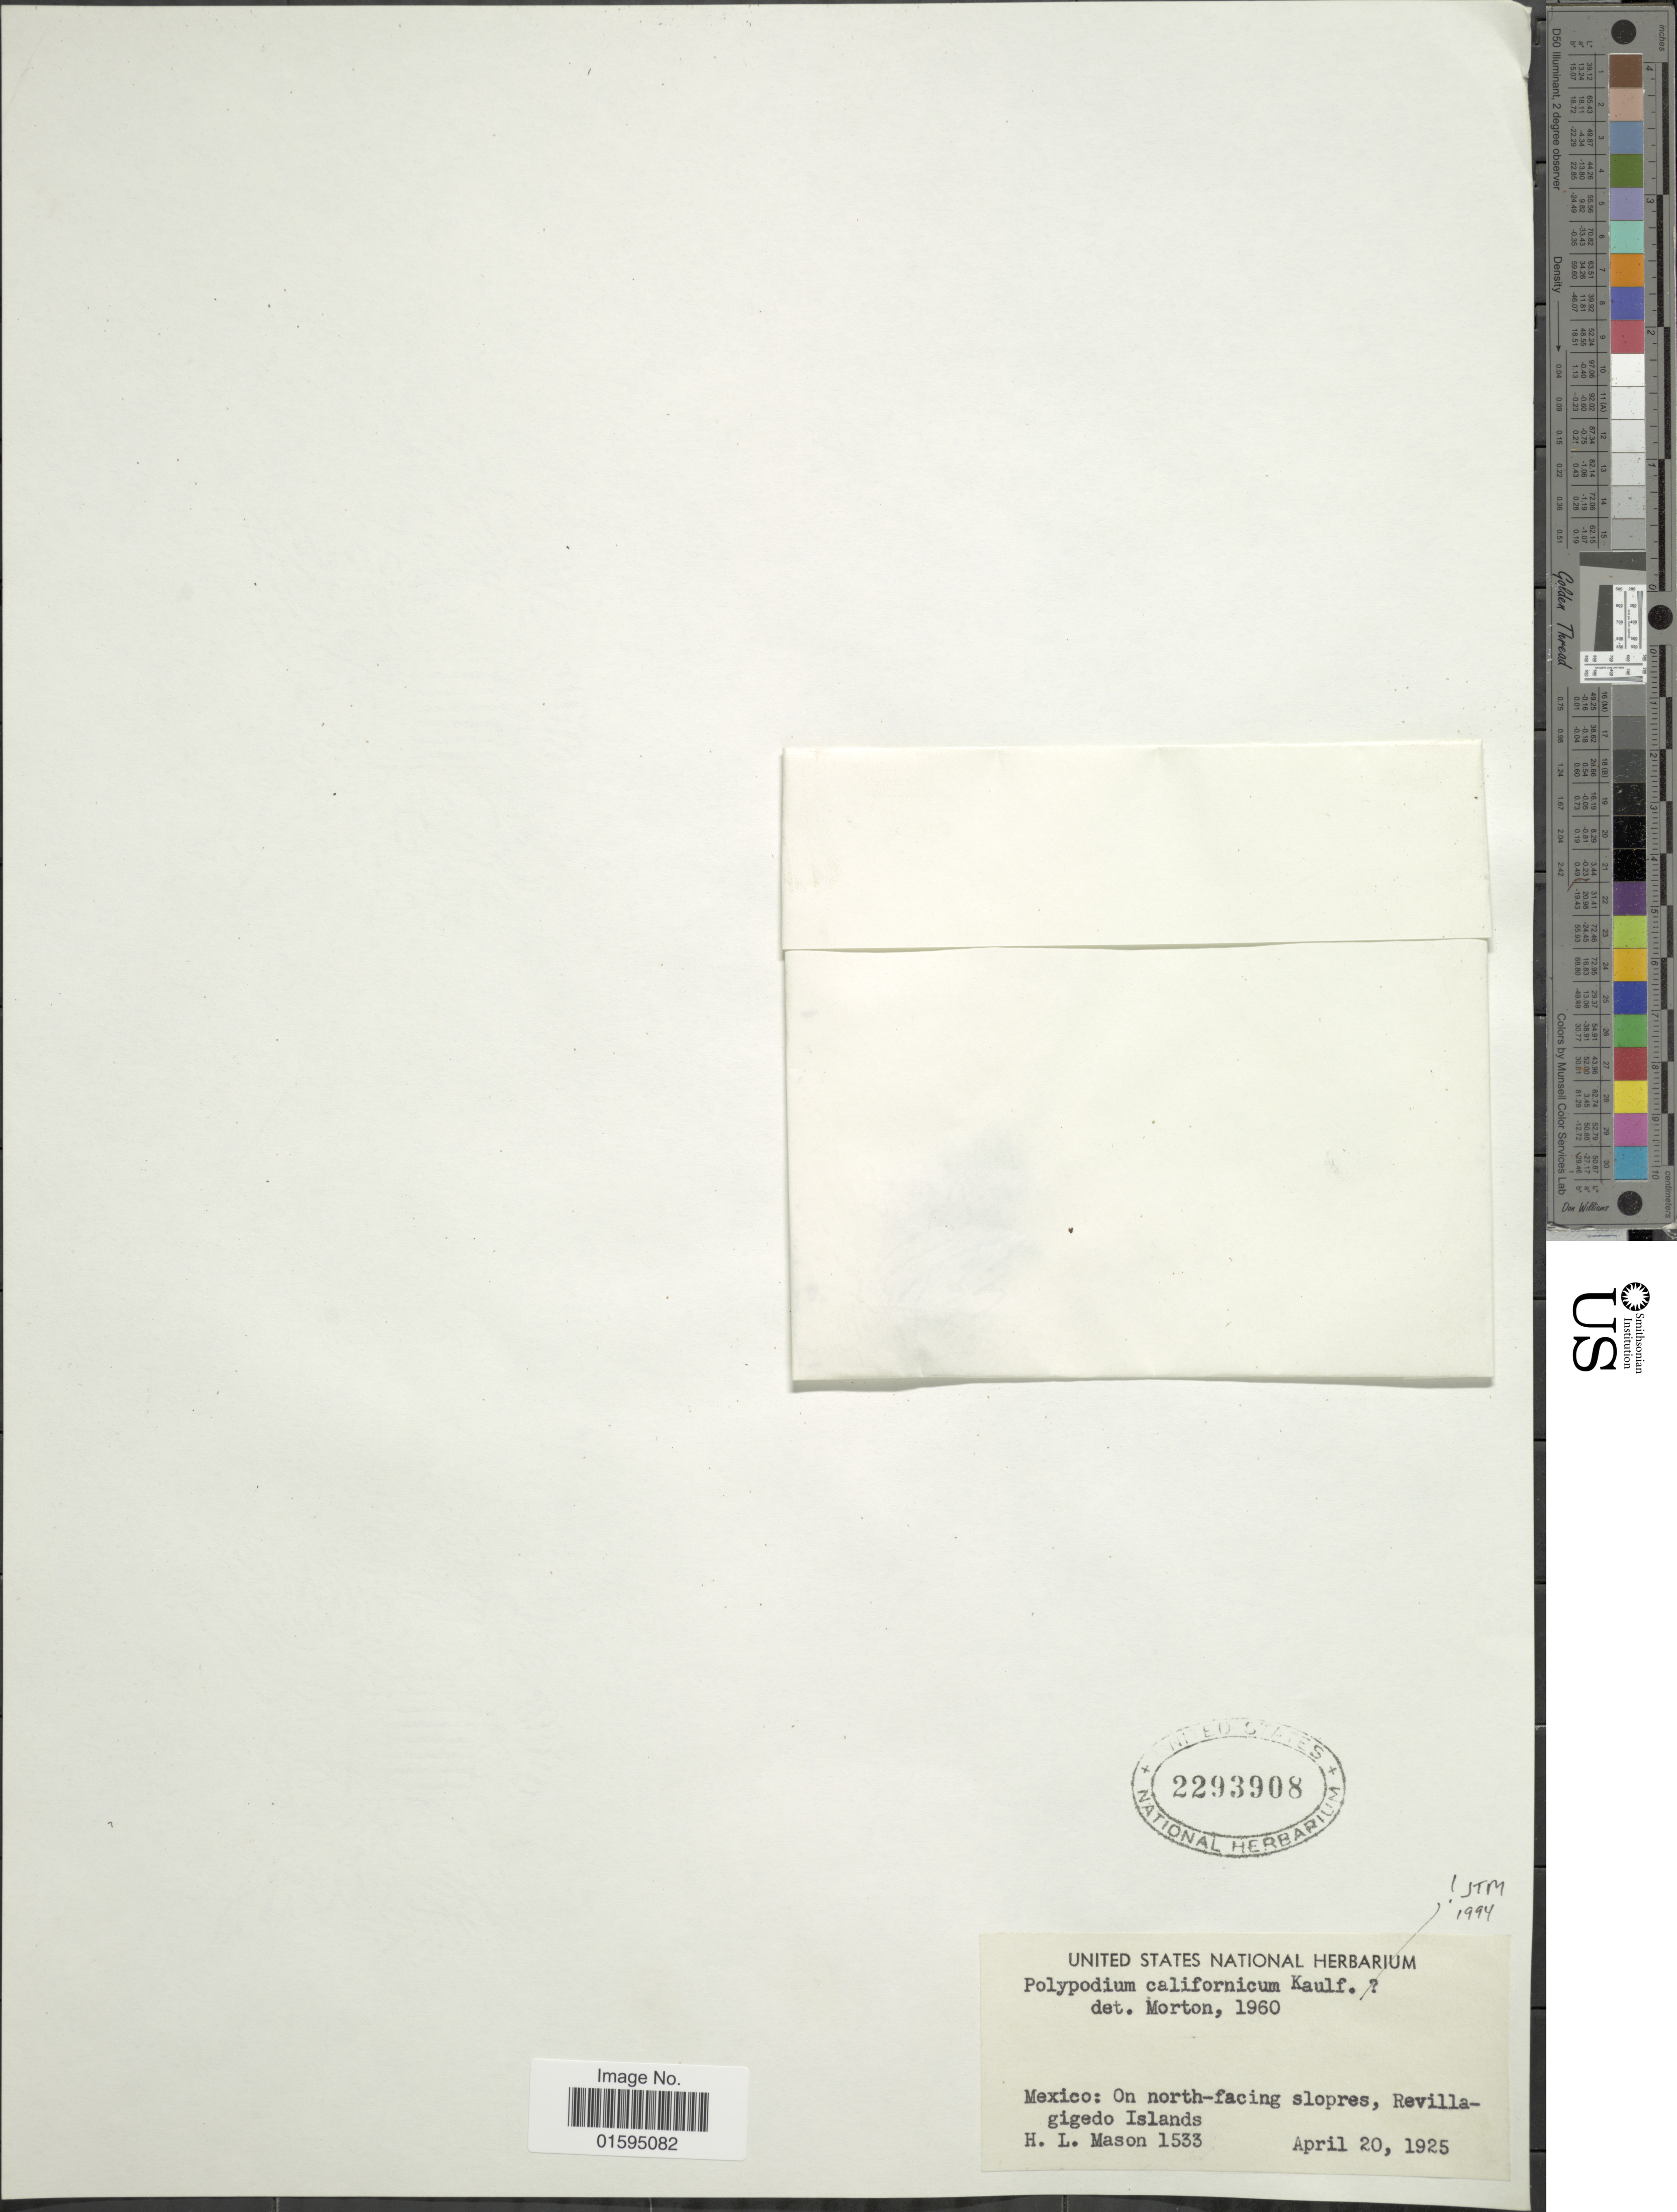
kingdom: Plantae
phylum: Tracheophyta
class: Polypodiopsida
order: Polypodiales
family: Polypodiaceae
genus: Polypodium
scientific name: Polypodium californicum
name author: Kaulf.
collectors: H. L. Mason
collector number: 1533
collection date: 1925-04-20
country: Mexico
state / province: Colima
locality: On north-facing slopres, Revillagigedo Islands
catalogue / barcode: US 2293908